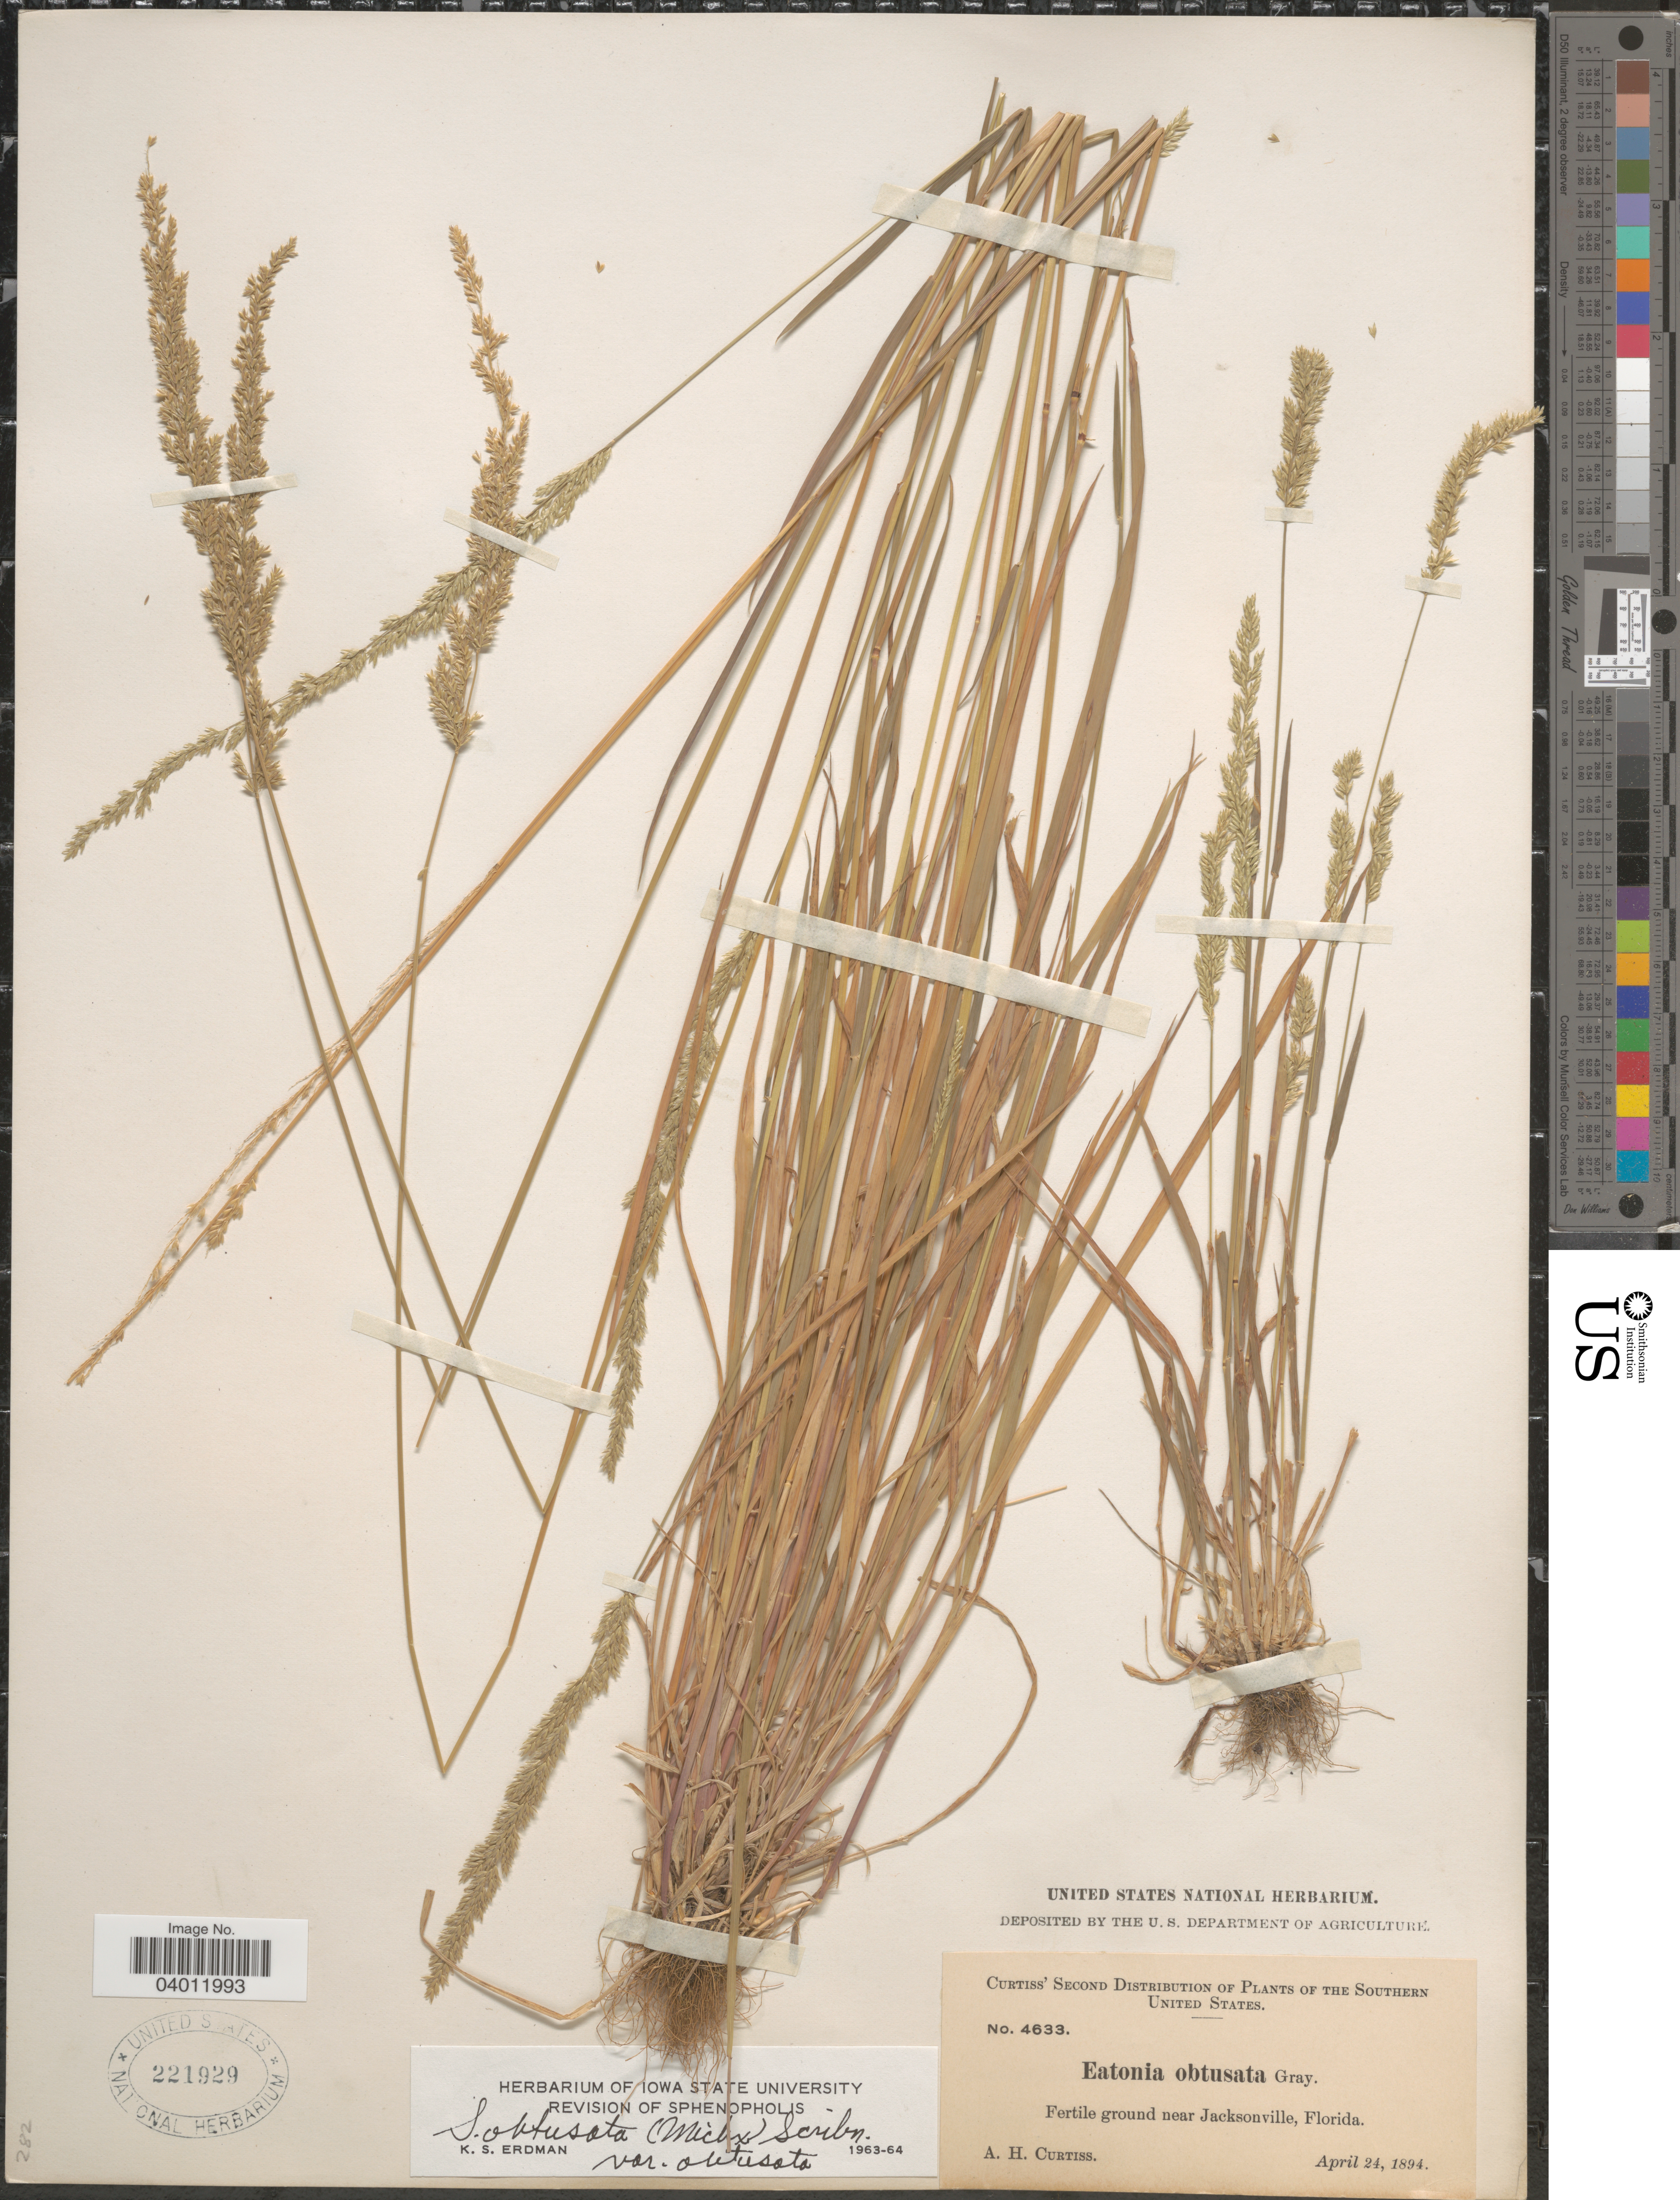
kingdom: Plantae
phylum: Tracheophyta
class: Liliopsida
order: Poales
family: Poaceae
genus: Sphenopholis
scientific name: Sphenopholis obtusata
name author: (Michx.) Scribn.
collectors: A. H. Curtiss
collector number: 4633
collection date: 1894-04-24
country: United States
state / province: Florida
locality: The Southern United States. Near Jacksonville.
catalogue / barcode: US 221929